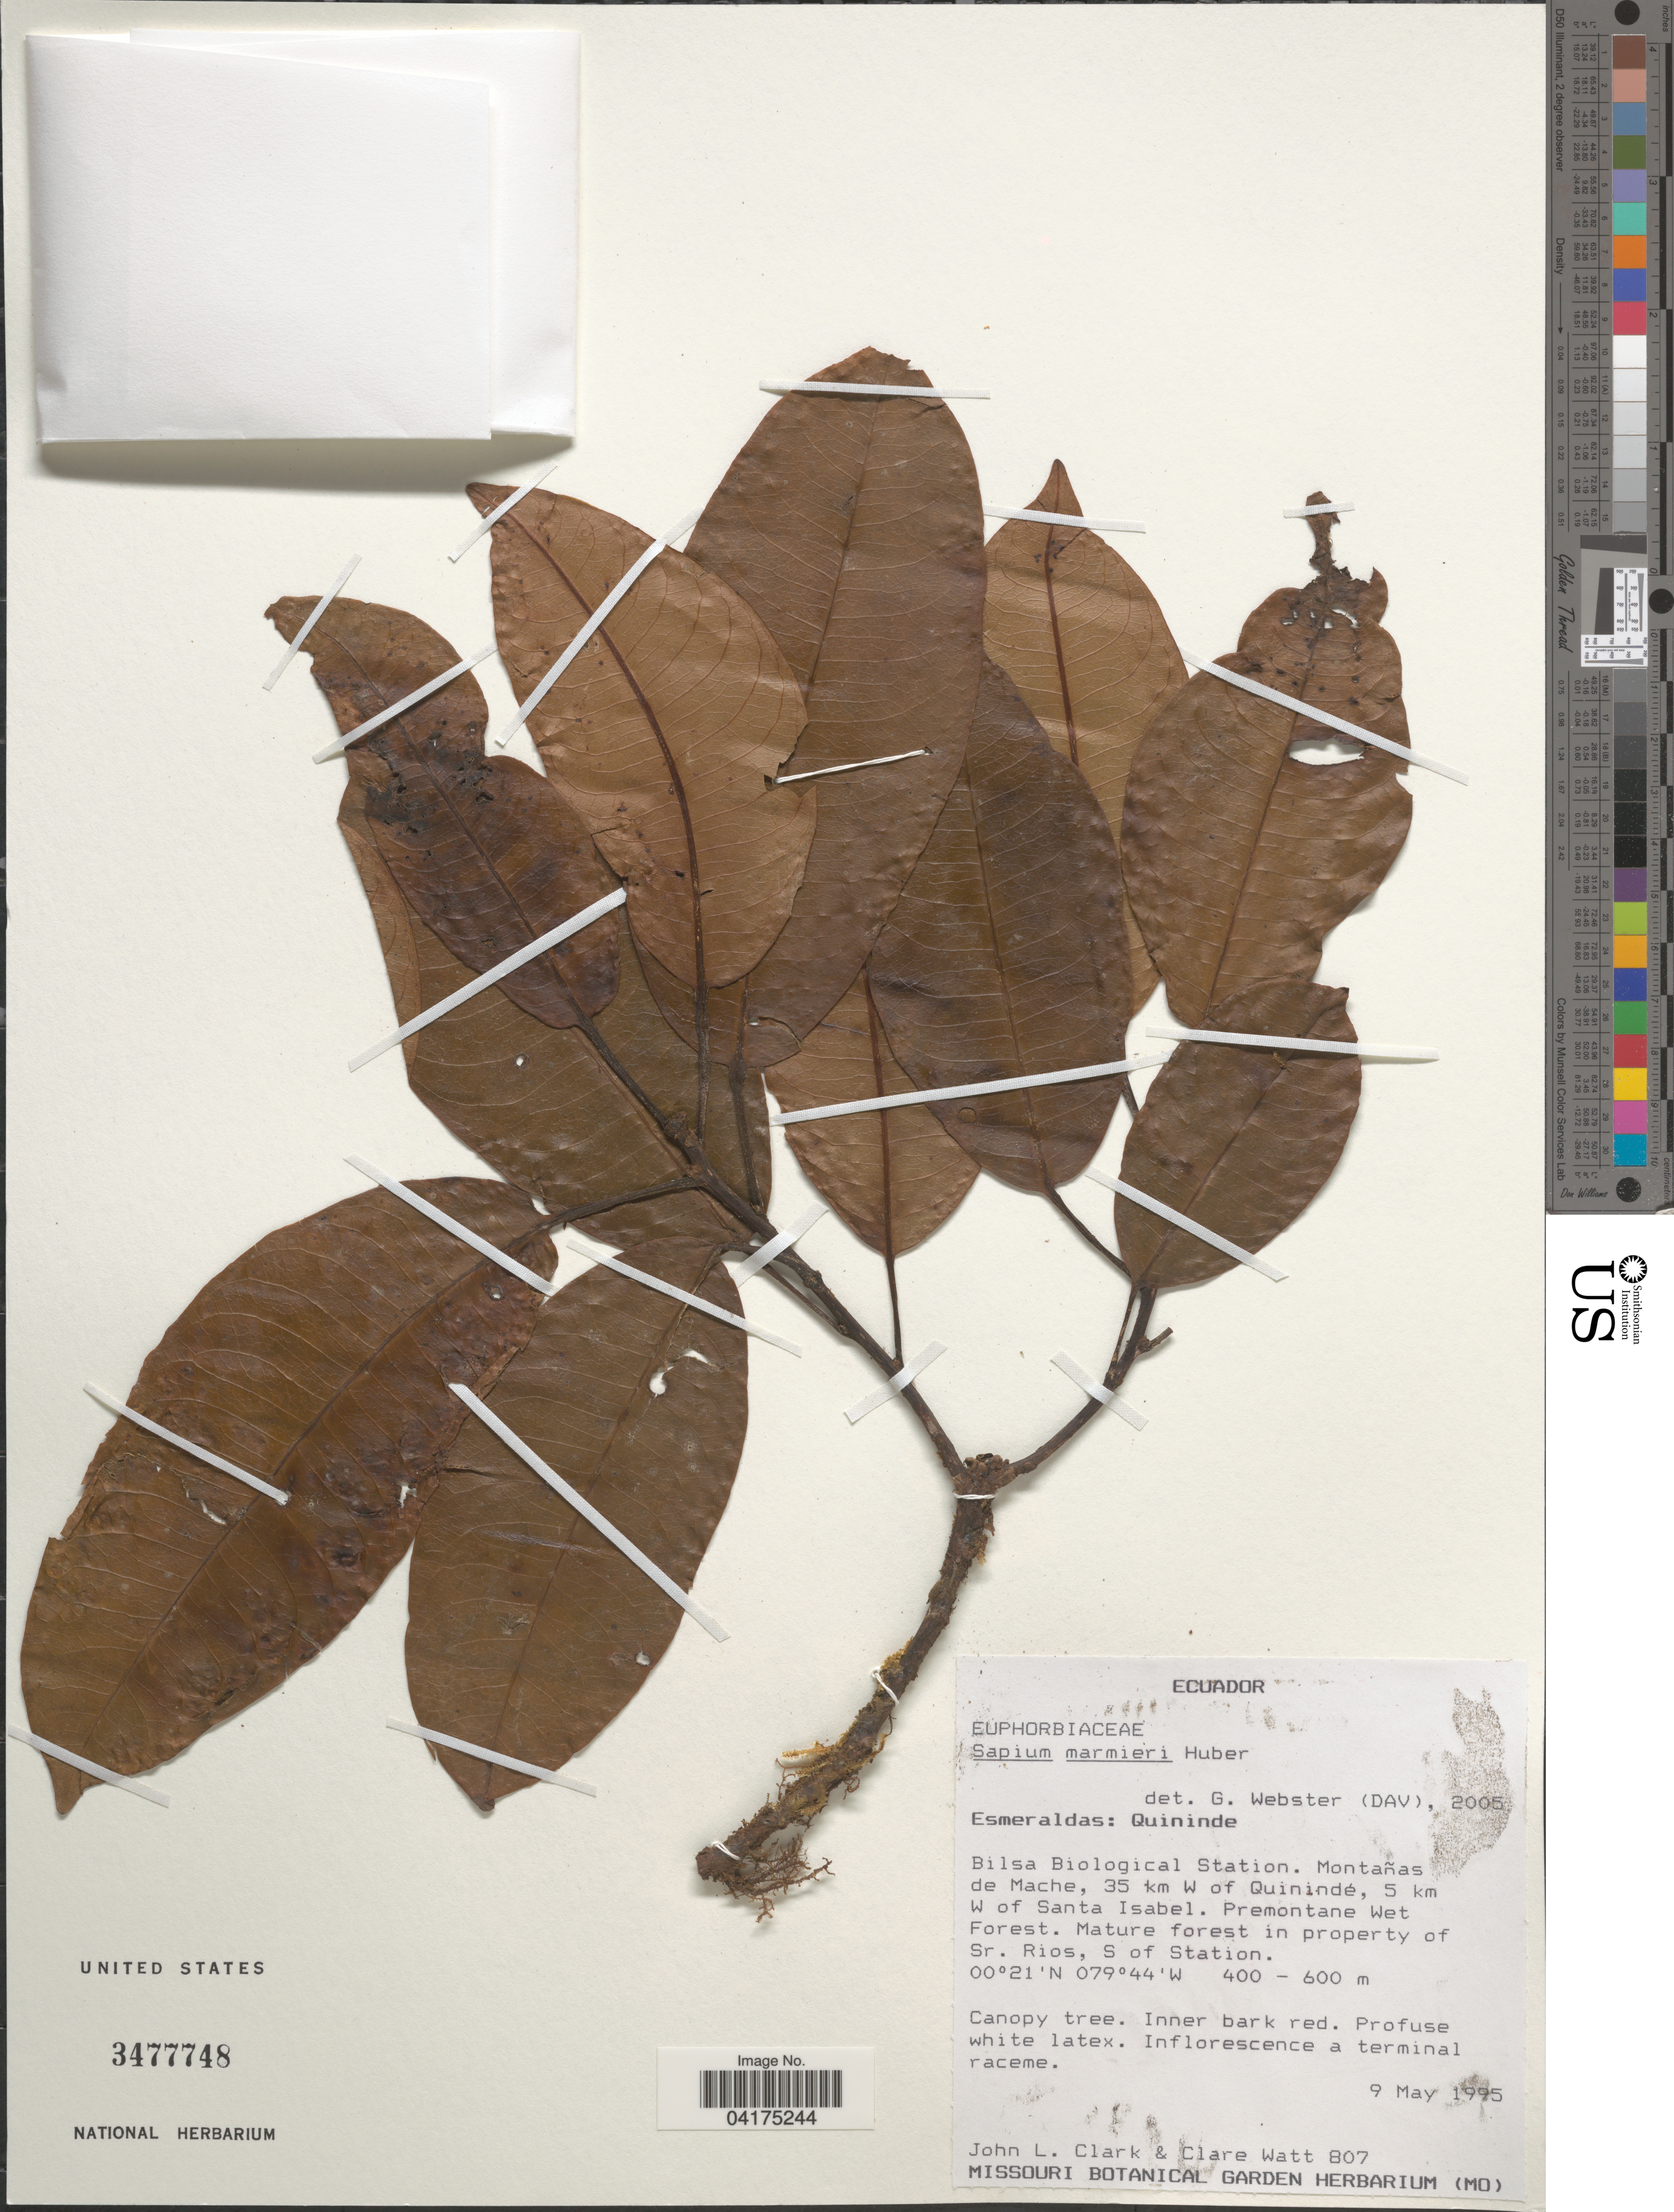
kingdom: Plantae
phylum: Tracheophyta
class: Magnoliopsida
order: Malpighiales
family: Euphorbiaceae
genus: Sapium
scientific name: Sapium marmieri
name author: Huber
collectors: J. L. Clark & C. Watt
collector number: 807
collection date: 1995-05-09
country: Ecuador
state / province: Esmeraldas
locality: Quininde. Bilsa Biological Station. Montañas de Mache, 35 km W of Quinindé, 5 km W of Santa Isabel. Premontane Wet Forest. Mature forest in property of Sr. Rios, S of Station.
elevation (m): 400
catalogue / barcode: US 3477748